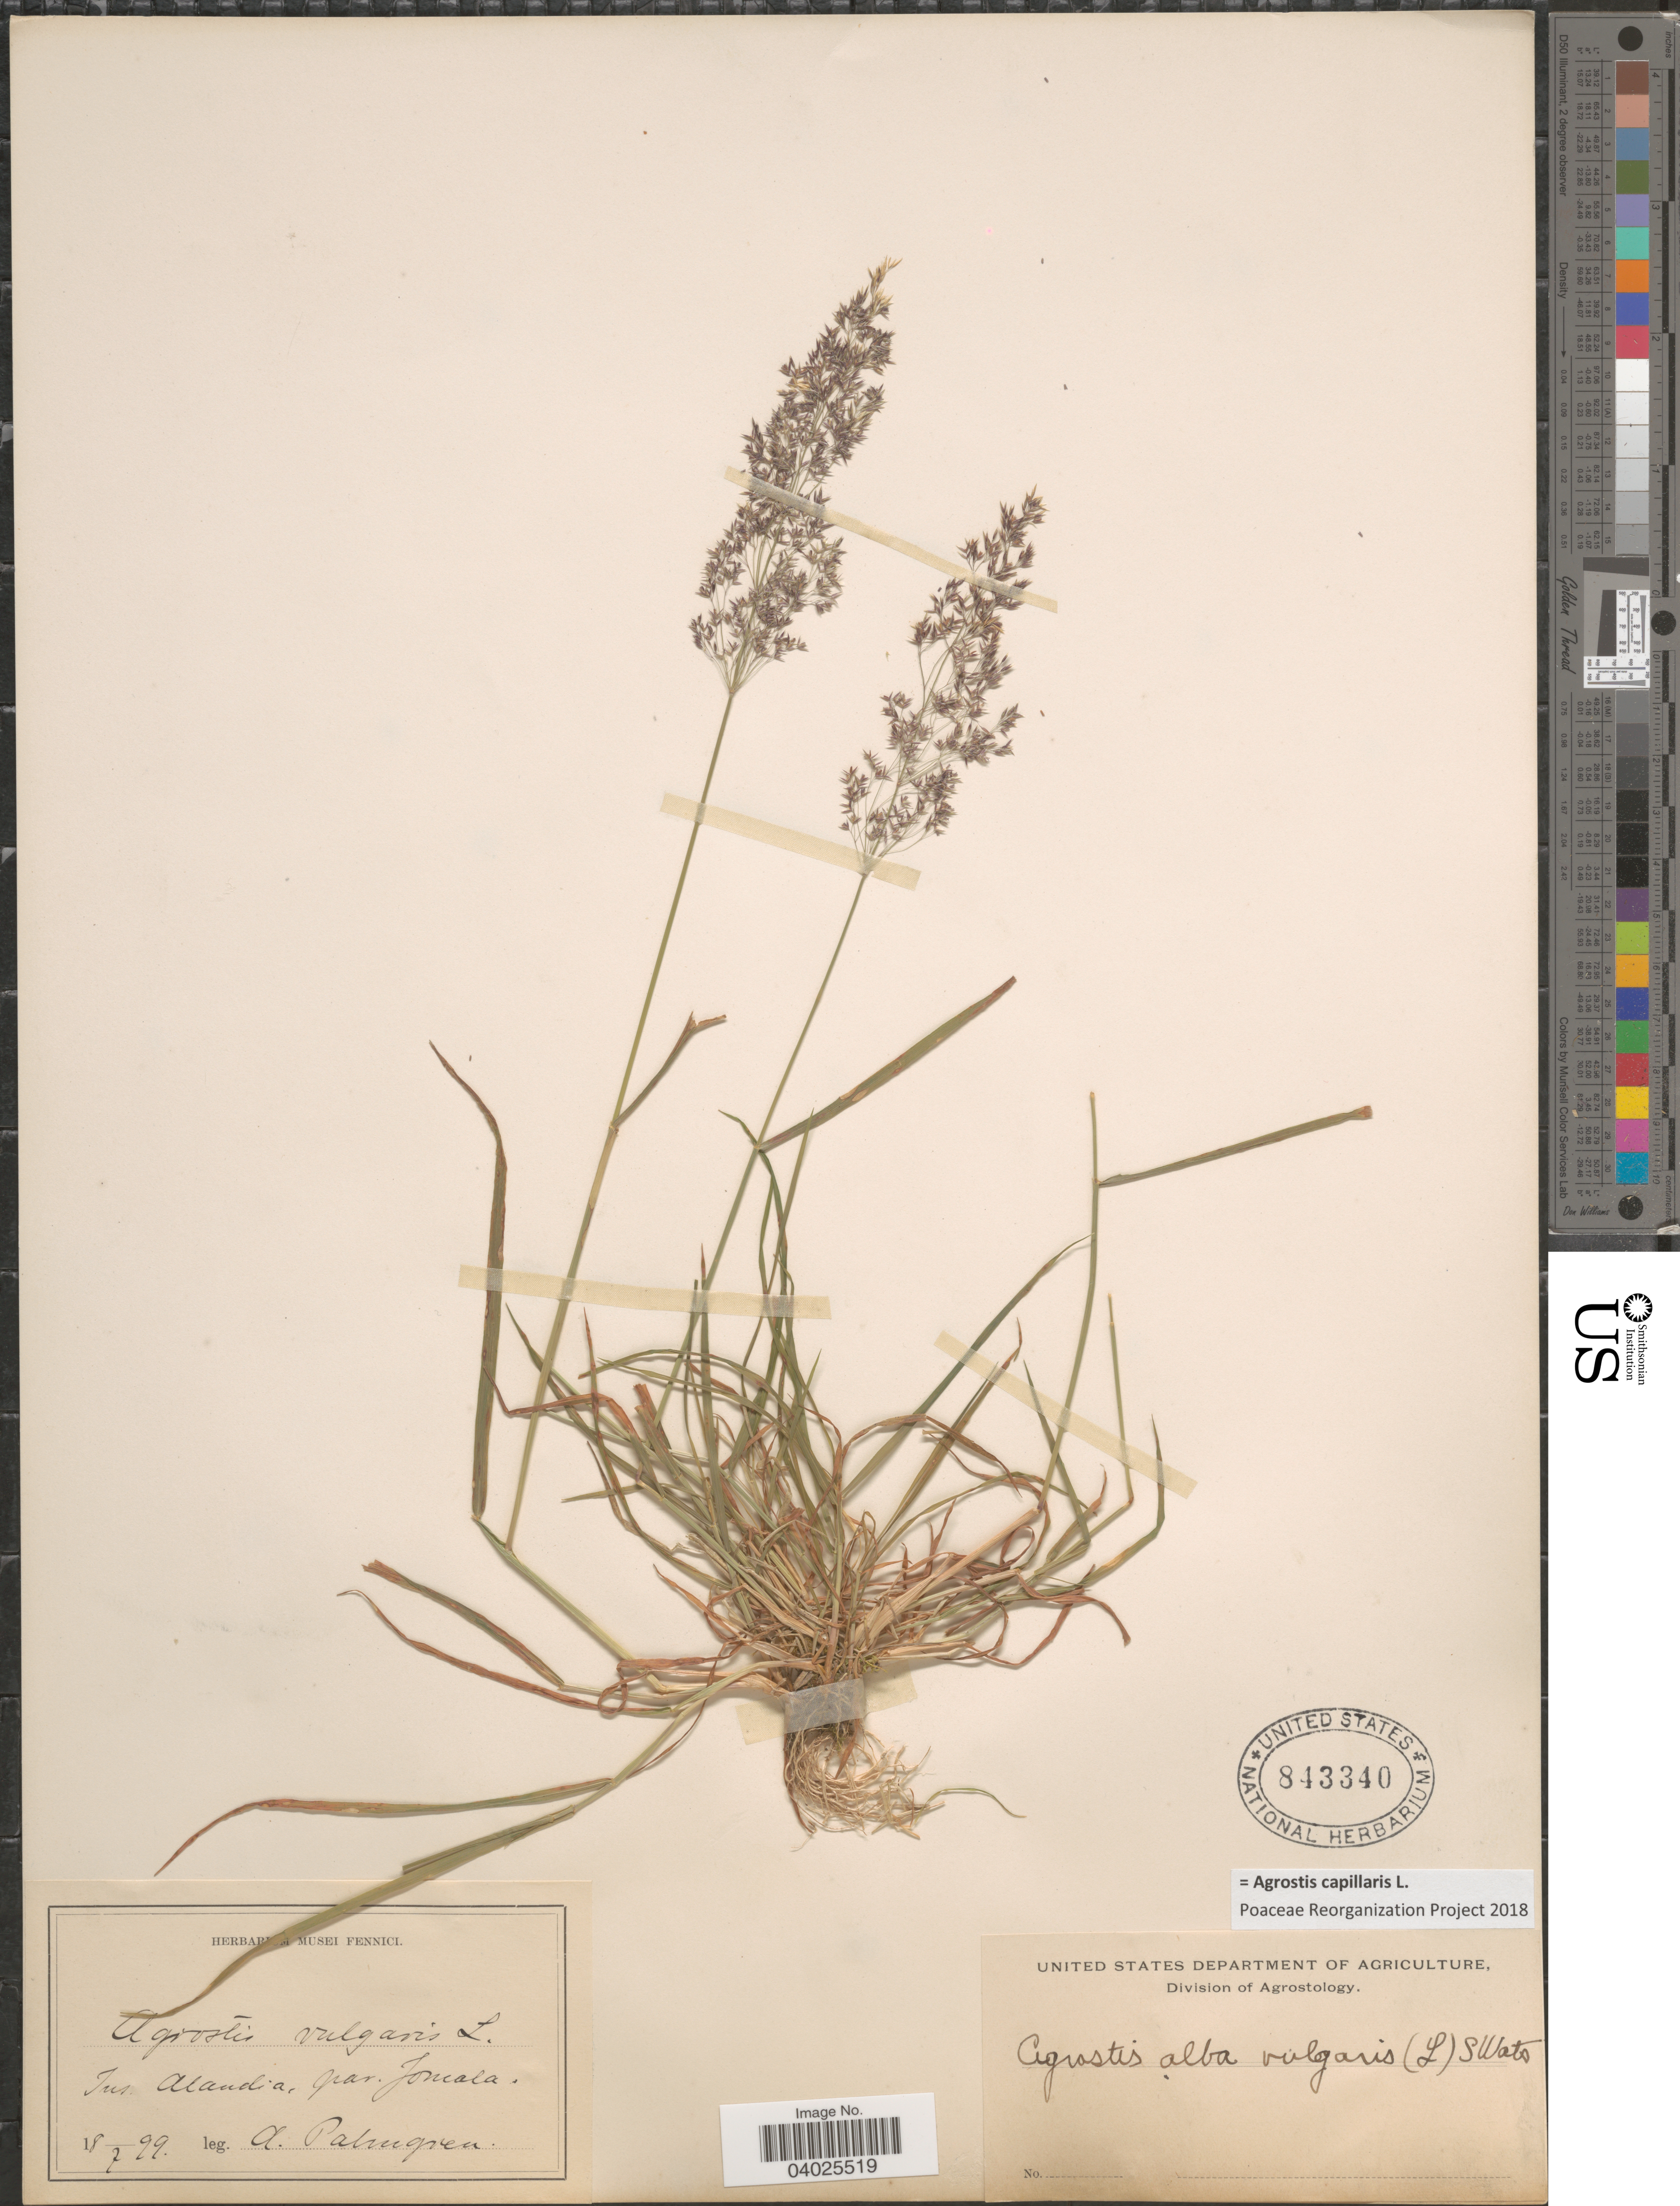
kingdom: Plantae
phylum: Tracheophyta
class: Liliopsida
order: Poales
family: Poaceae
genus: Agrostis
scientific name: Agrostis capillaris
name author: L.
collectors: A. Plamgren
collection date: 1899-07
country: Finland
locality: Ins. Alandia, par. Jomala.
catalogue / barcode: US 843340